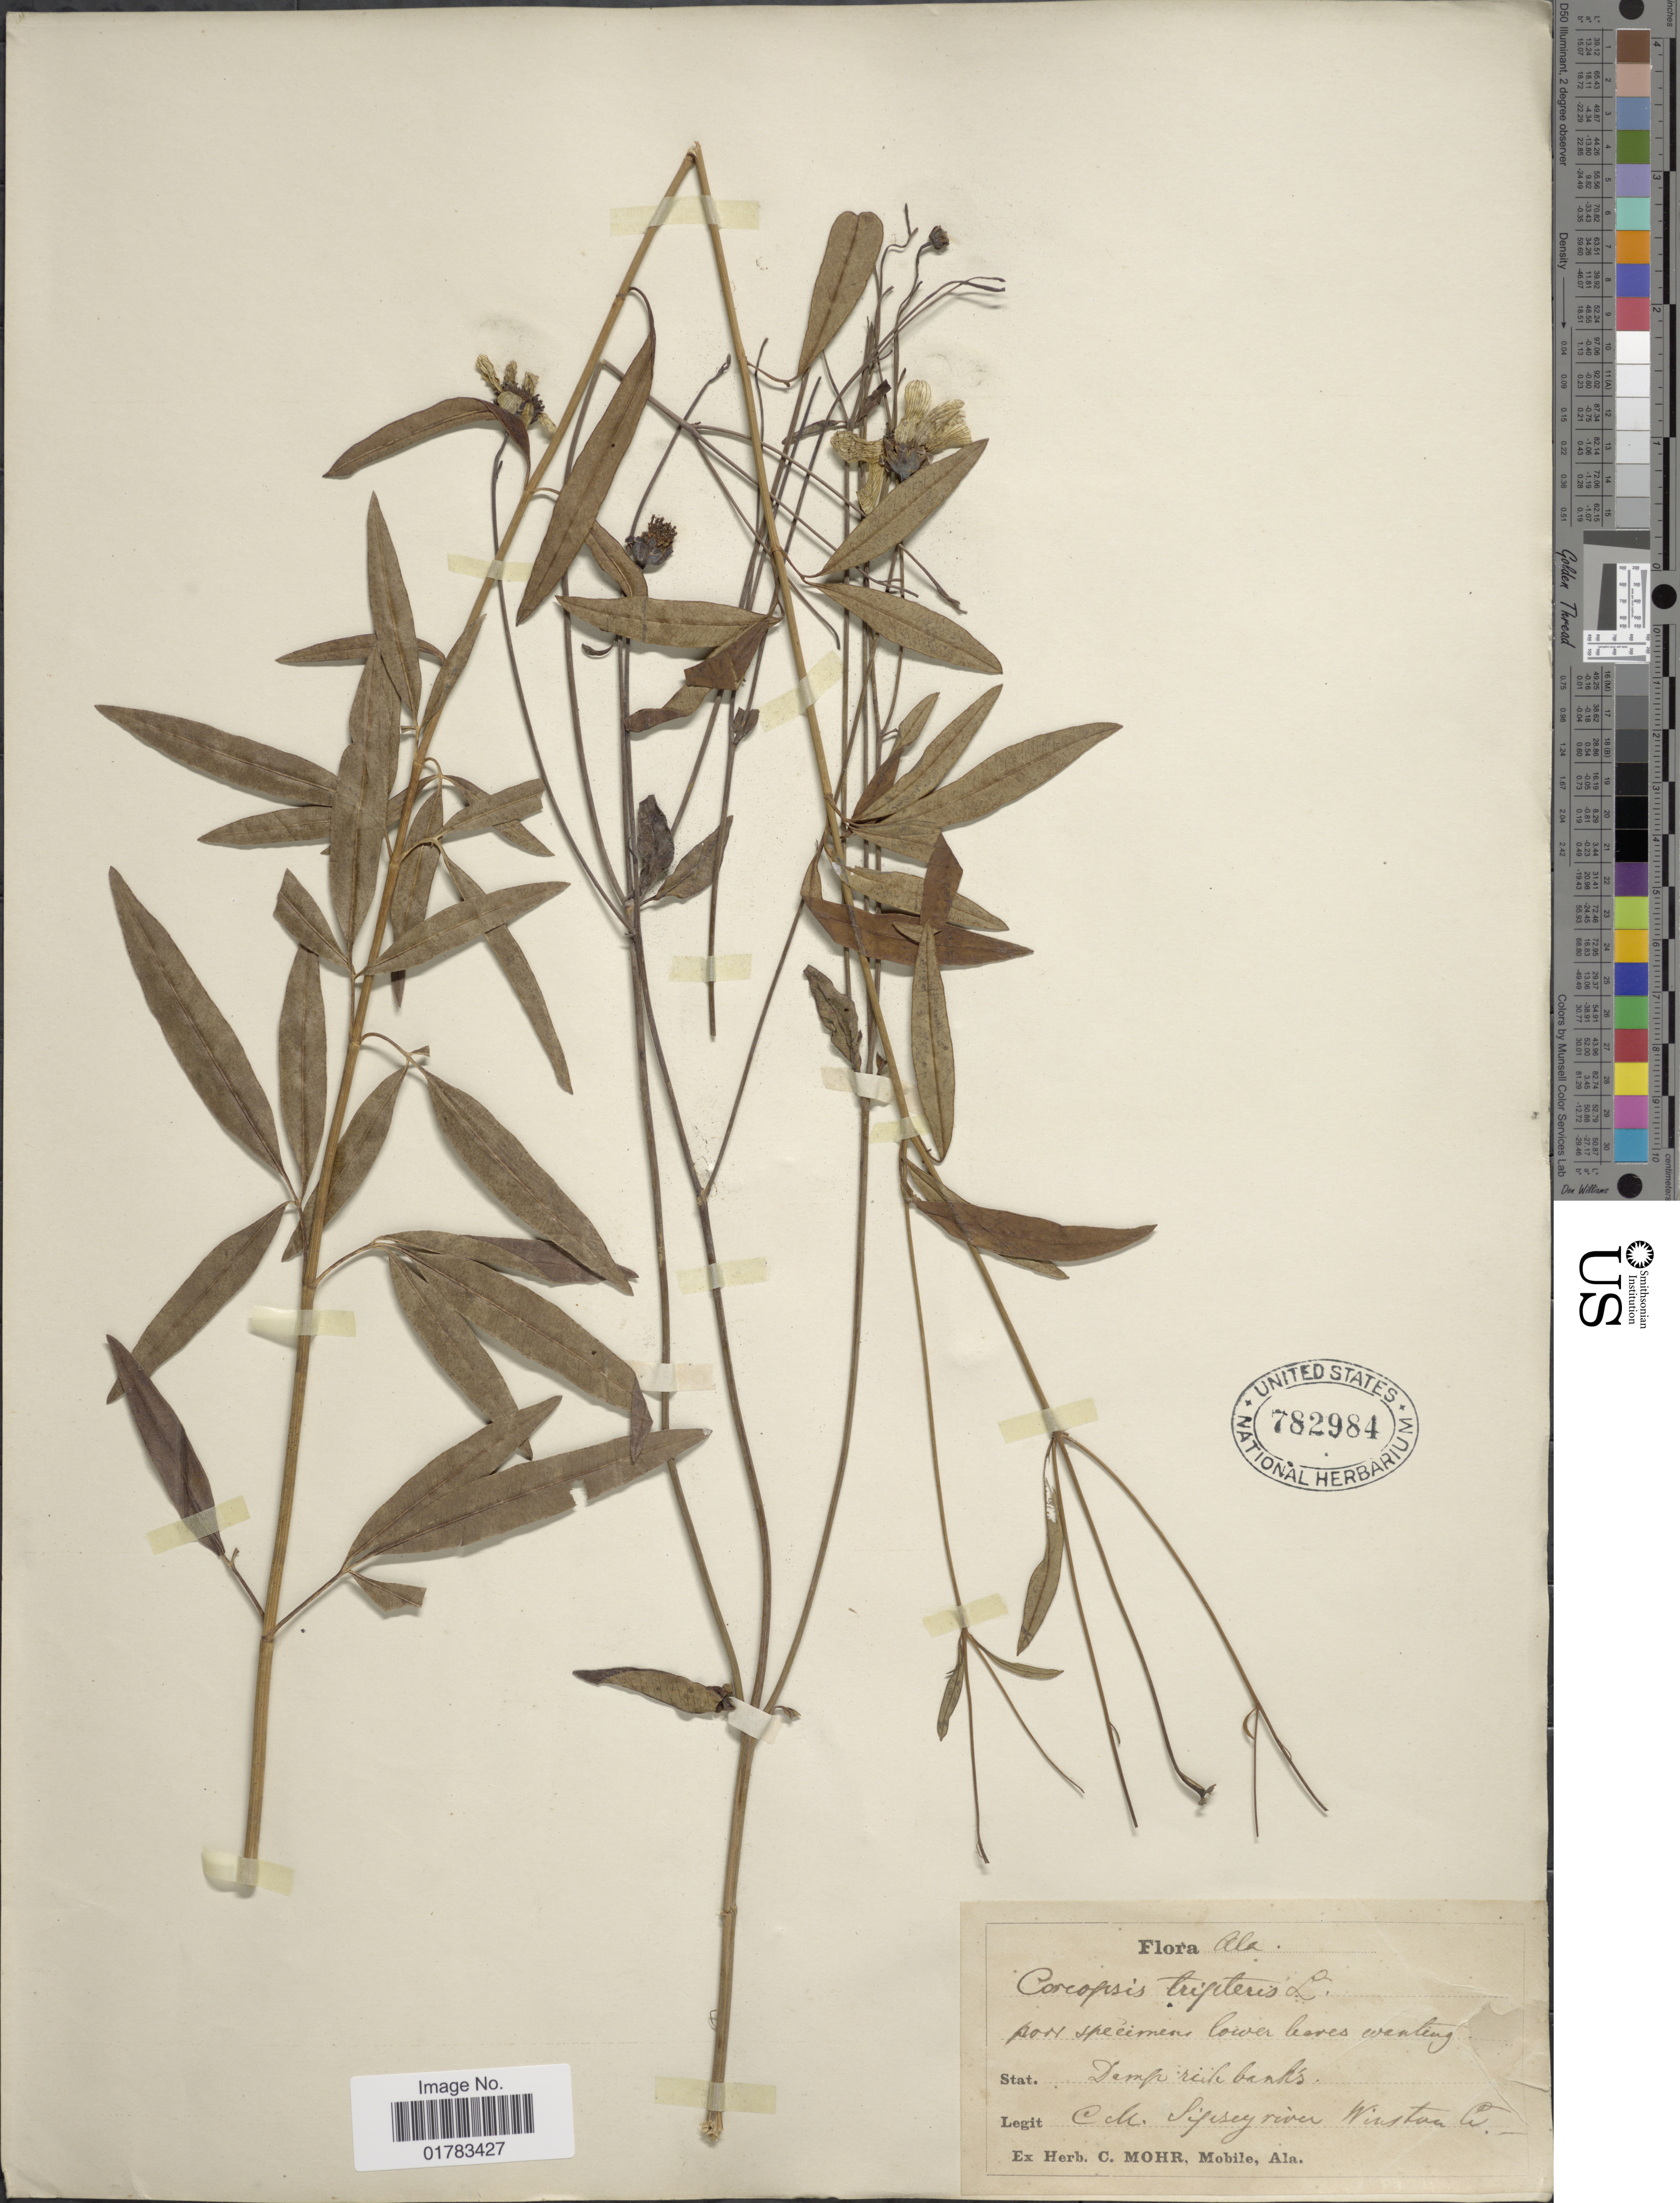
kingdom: Plantae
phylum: Tracheophyta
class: Magnoliopsida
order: Asterales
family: Asteraceae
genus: Coreopsis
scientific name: Coreopsis tripteris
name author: L.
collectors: C. T. Mohr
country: United States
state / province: Alabama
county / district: Winston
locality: Damp rich banks, Sipsey river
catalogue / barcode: US 782984